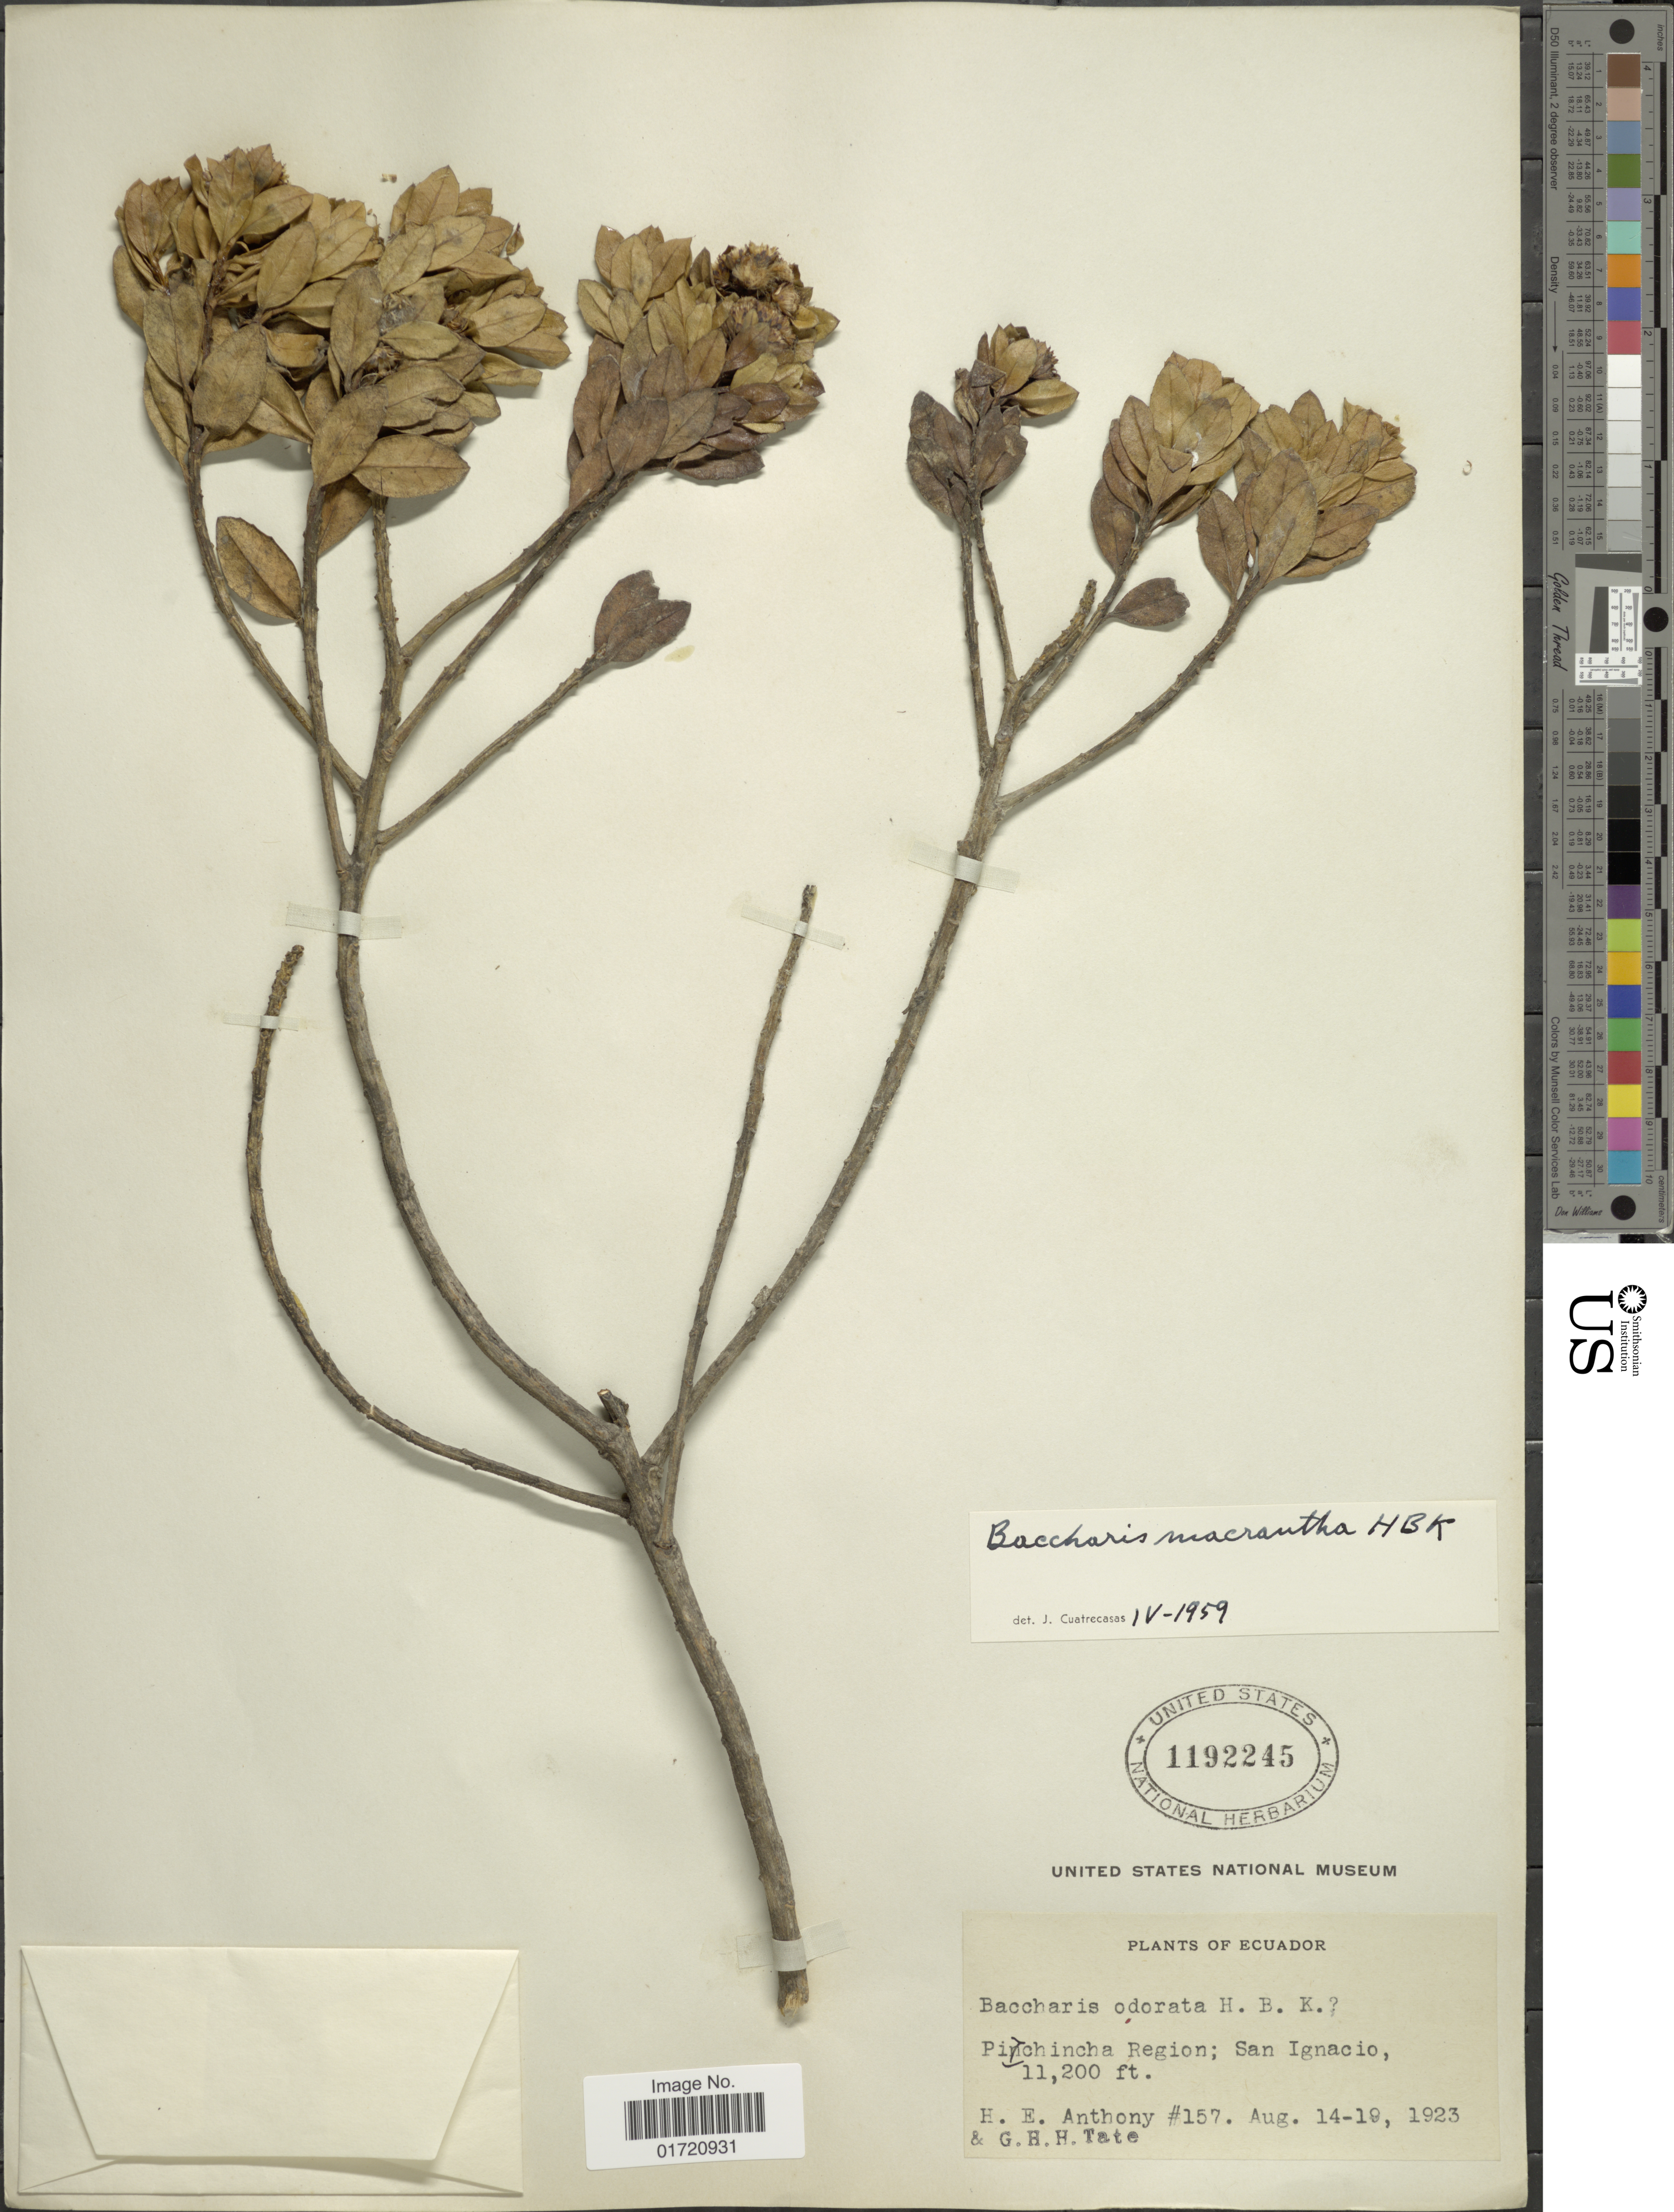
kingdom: Plantae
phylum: Tracheophyta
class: Magnoliopsida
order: Asterales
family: Asteraceae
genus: Baccharis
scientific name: Baccharis macrantha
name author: Kunth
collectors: H. E. Anthony & G. H. H.Tate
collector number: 157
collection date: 1923-08-14/1923-08-19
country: Ecuador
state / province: Pichincha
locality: San Ignacio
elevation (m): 3414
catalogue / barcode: US 1192245